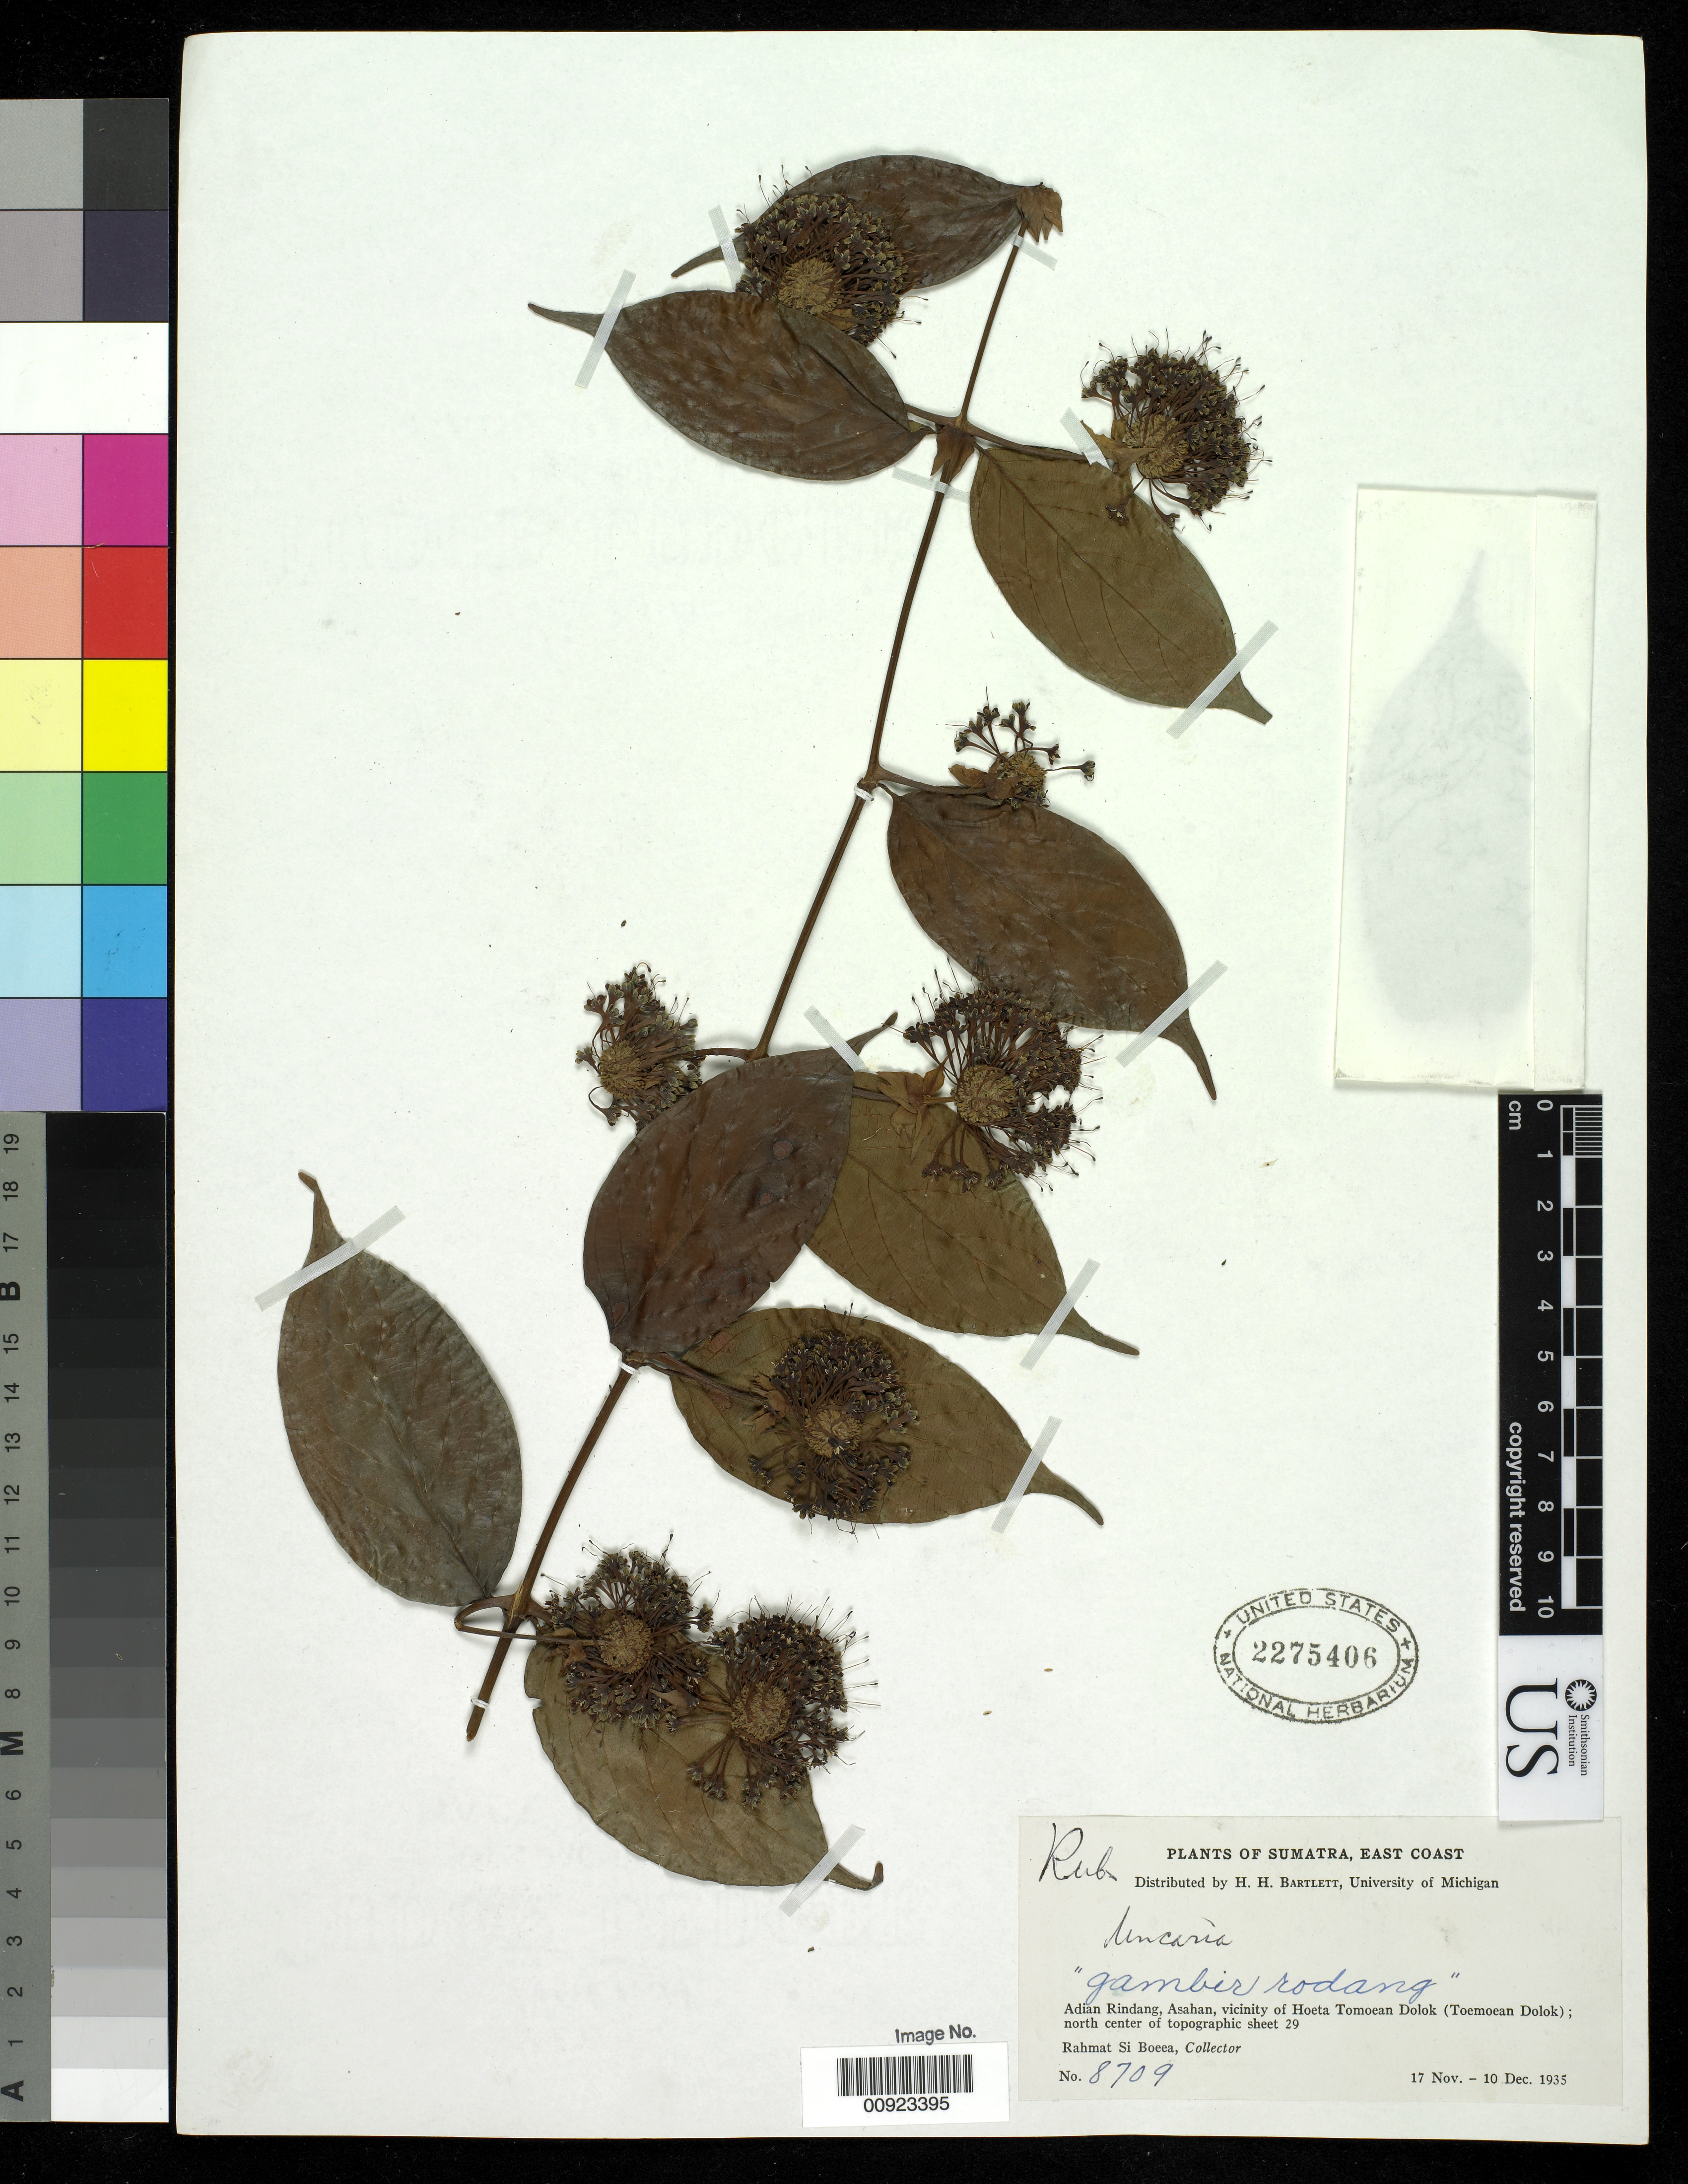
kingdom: Plantae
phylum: Tracheophyta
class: Magnoliopsida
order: Gentianales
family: Rubiaceae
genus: Uncaria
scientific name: Uncaria sp.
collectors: Rahmat Si Boeea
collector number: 8709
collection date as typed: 17 Nov 1935 to 10 Dec 1935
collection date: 1935-11-17/1935-12-10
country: Indonesia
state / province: Sumatra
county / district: Aceh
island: Sumatra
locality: Adian Rindang, Asahan, vicinity of Hoeta Tomoean Dolok (Toemoean Dolok)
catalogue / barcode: US 2275406